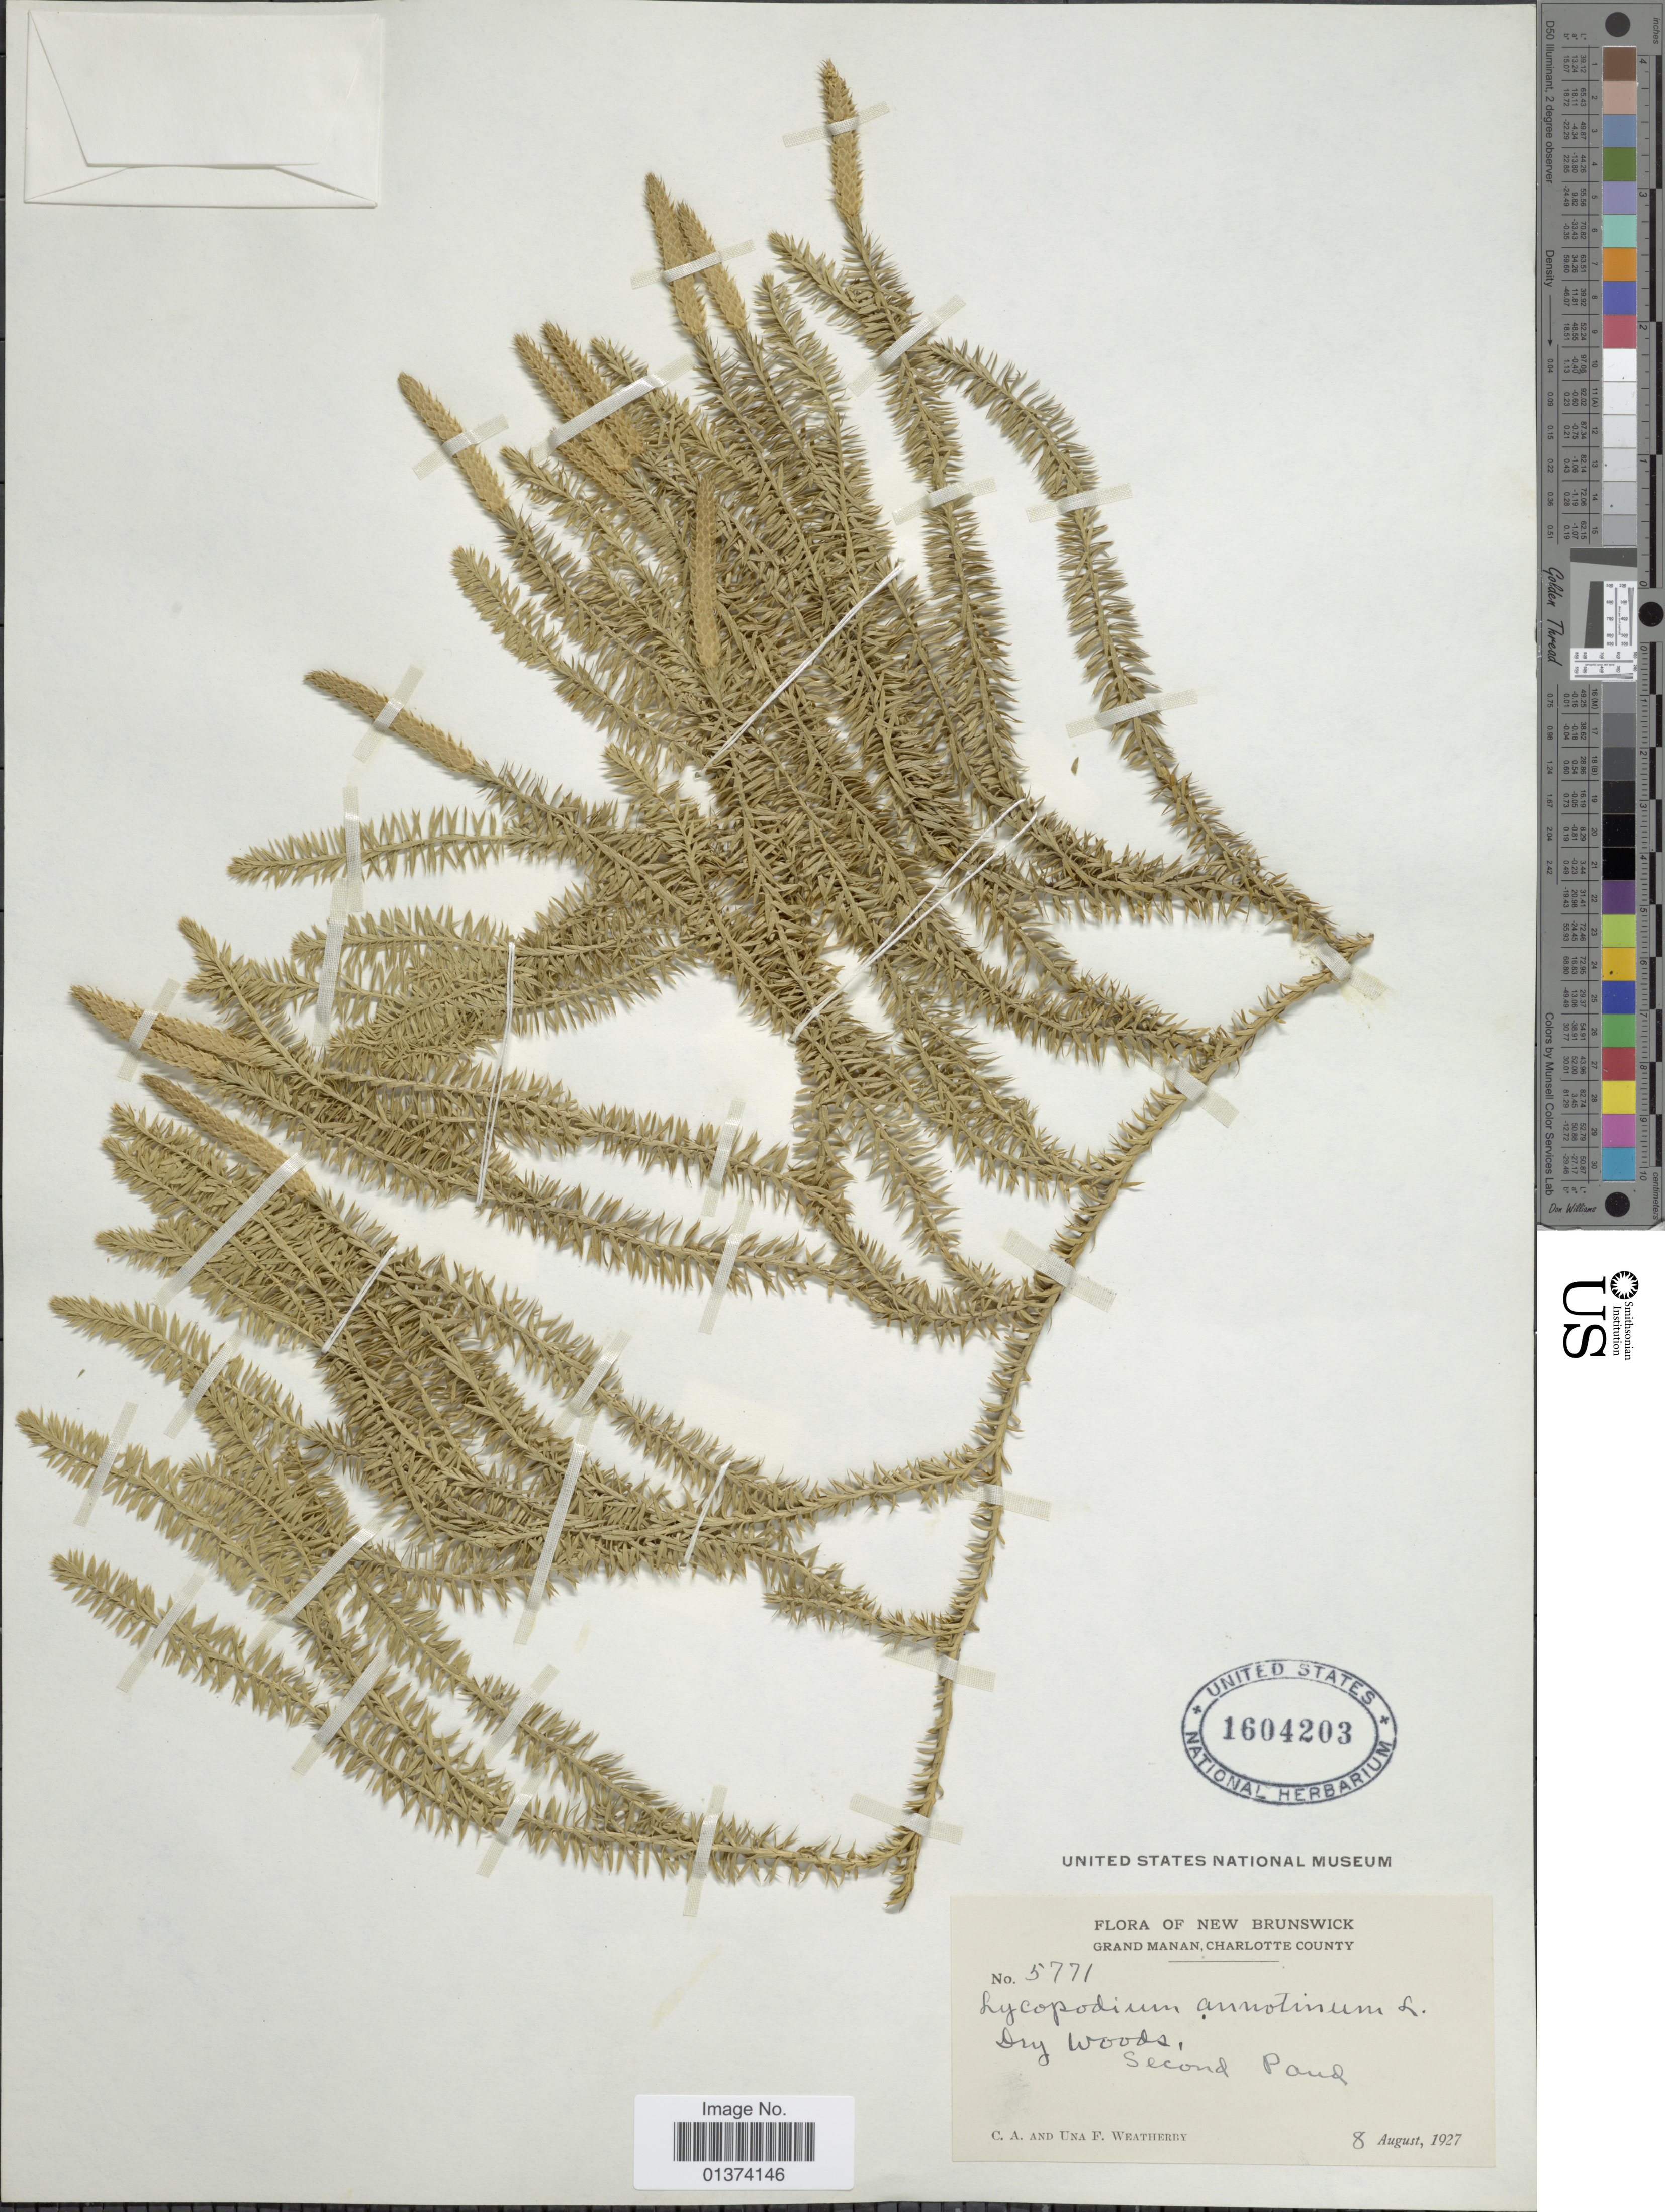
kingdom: Plantae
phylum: Tracheophyta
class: Lycopodiopsida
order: Lycopodiales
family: Lycopodiaceae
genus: Spinulum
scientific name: Spinulum annotinum subsp. annotinum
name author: (L.) A. Haines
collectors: C. A. Weatherby & U. L. Weatherby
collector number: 5771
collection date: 1927-08-08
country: Canada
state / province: New Brunswick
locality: Grand Manan, Charlotte County, Dry woods, Second Pand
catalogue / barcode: US 1604203